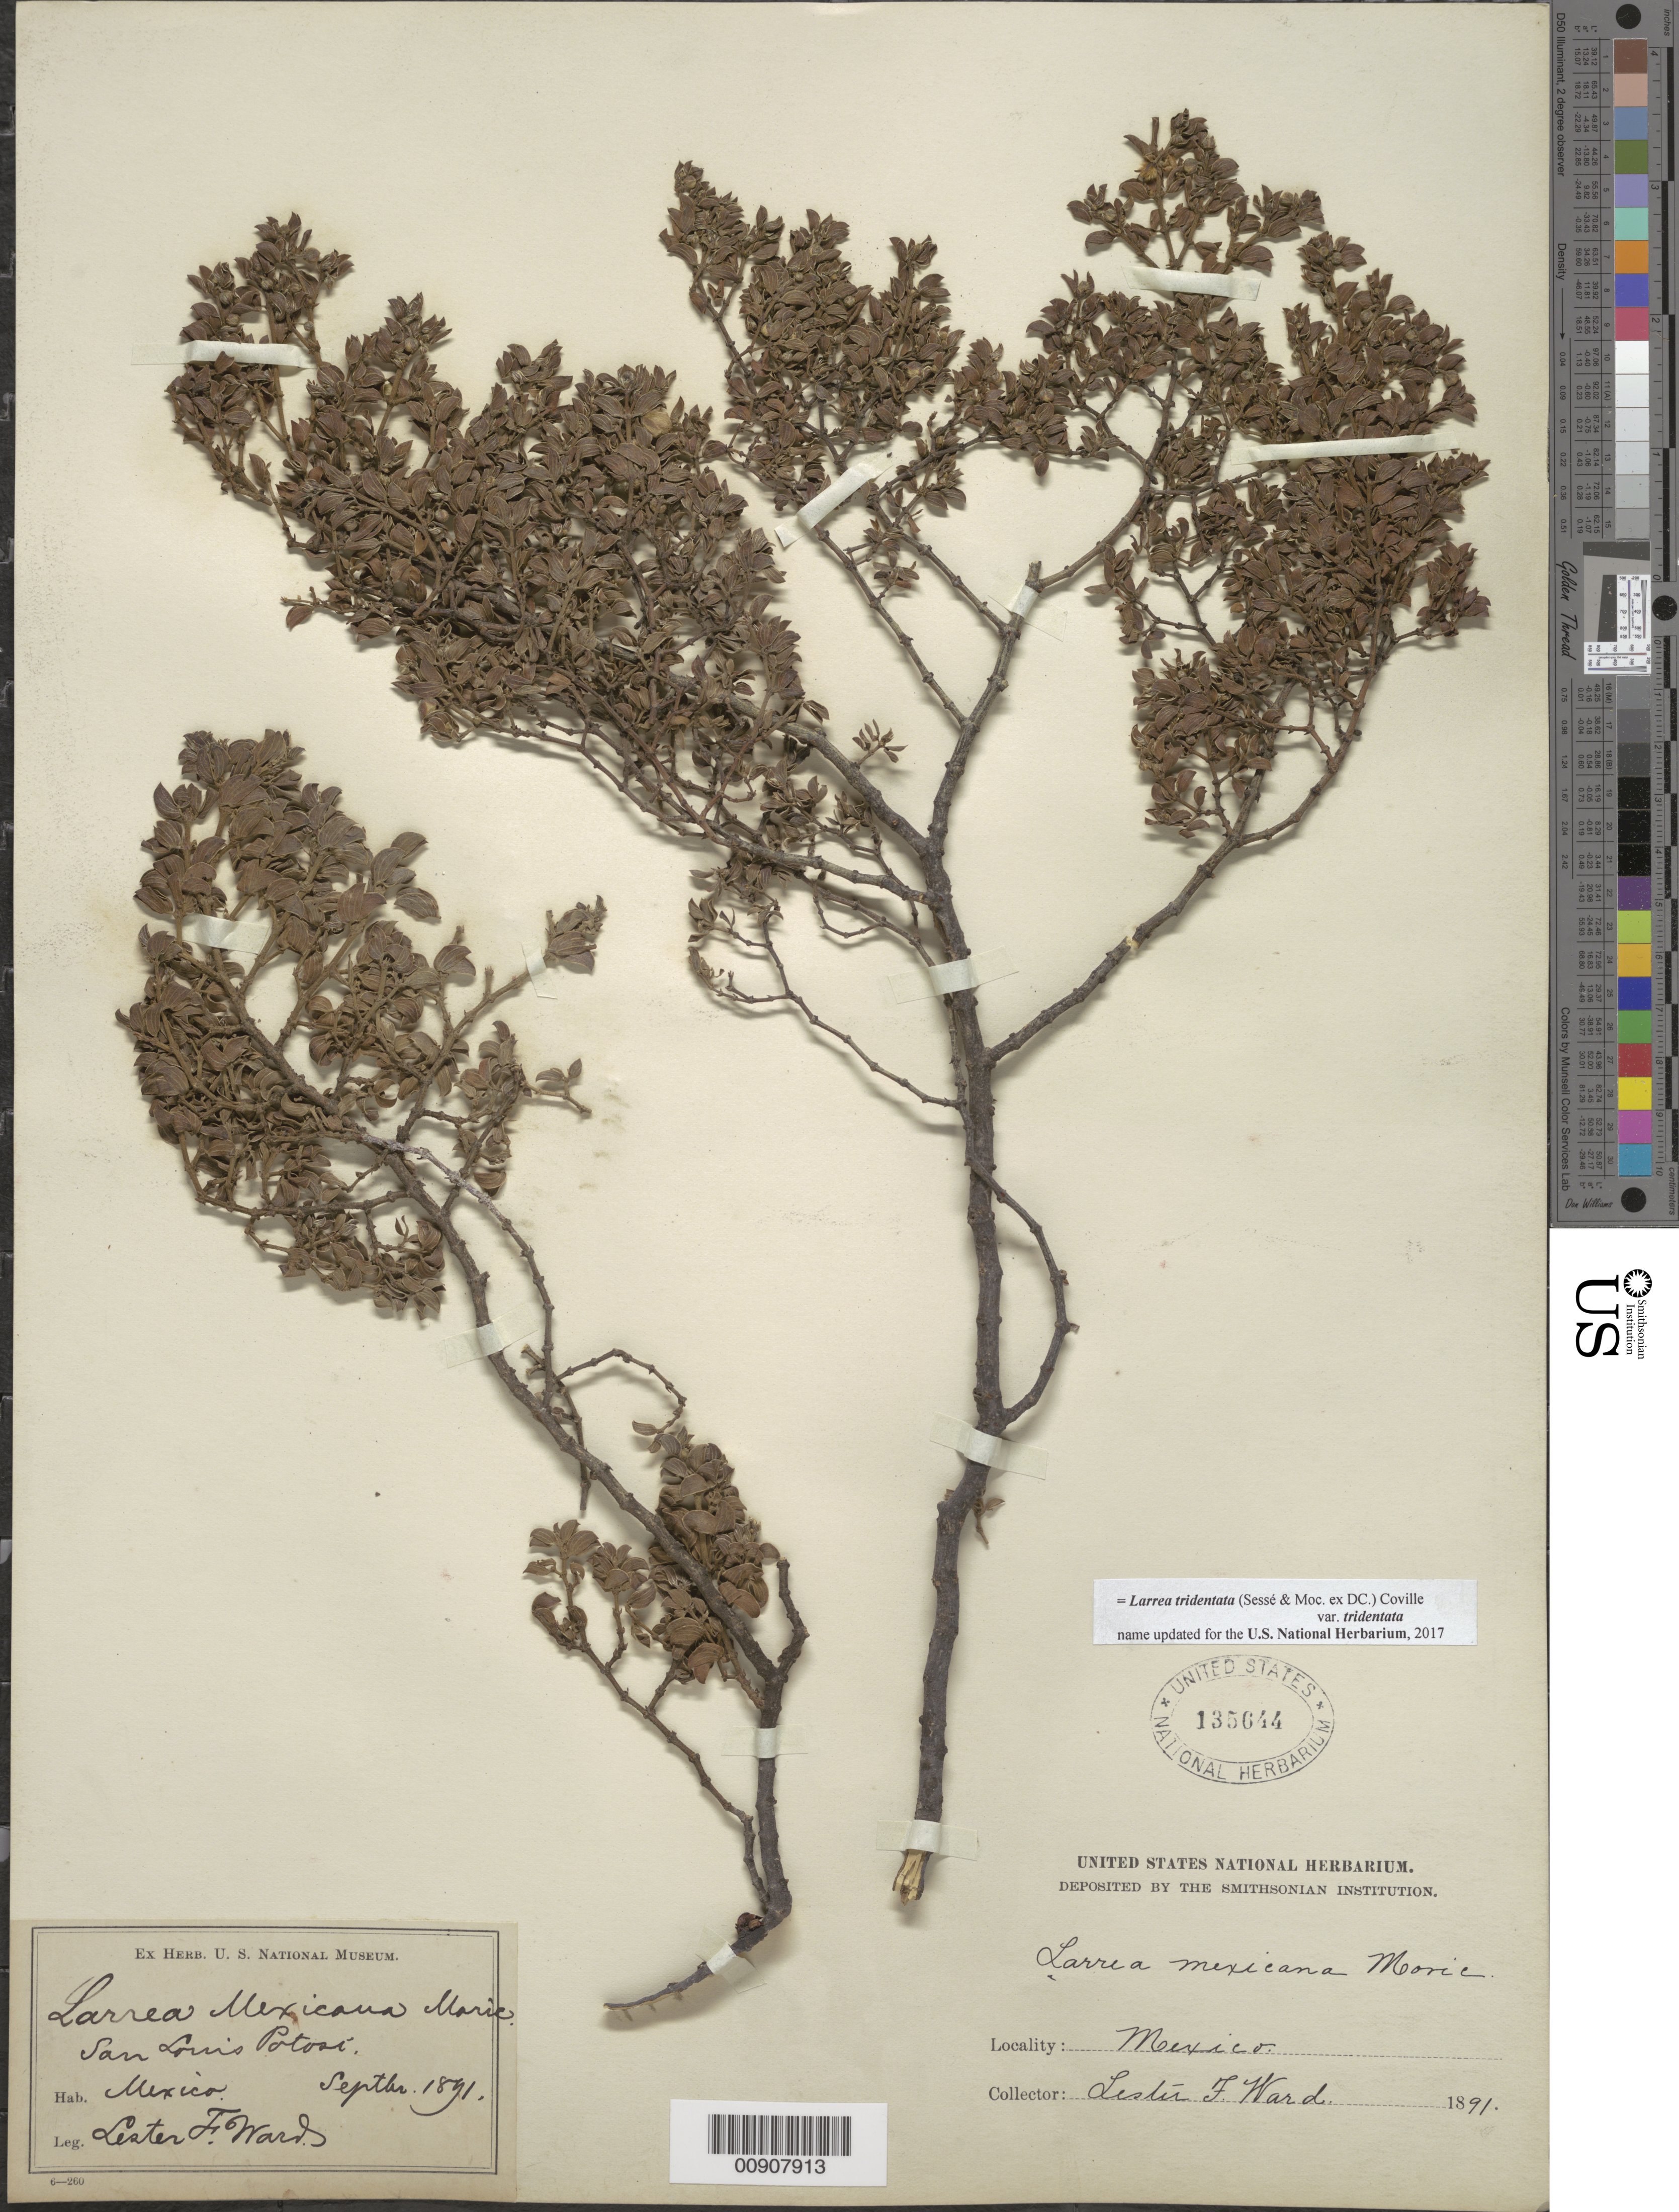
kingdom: Plantae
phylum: Tracheophyta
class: Magnoliopsida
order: Zygophyllales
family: Zygophyllaceae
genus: Larrea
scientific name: Larrea tridentata var. tridentata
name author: (Sessé & Moc. ex DC.) Coville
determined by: Strong, M. T., (US), Smithsonian Institution - National Museum of Natural History (UNITED STATES)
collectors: L. F. Ward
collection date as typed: Sep 1891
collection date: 1891-09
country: Mexico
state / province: San Luis Potosí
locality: State of San Luis Potosí.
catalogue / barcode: US 135644